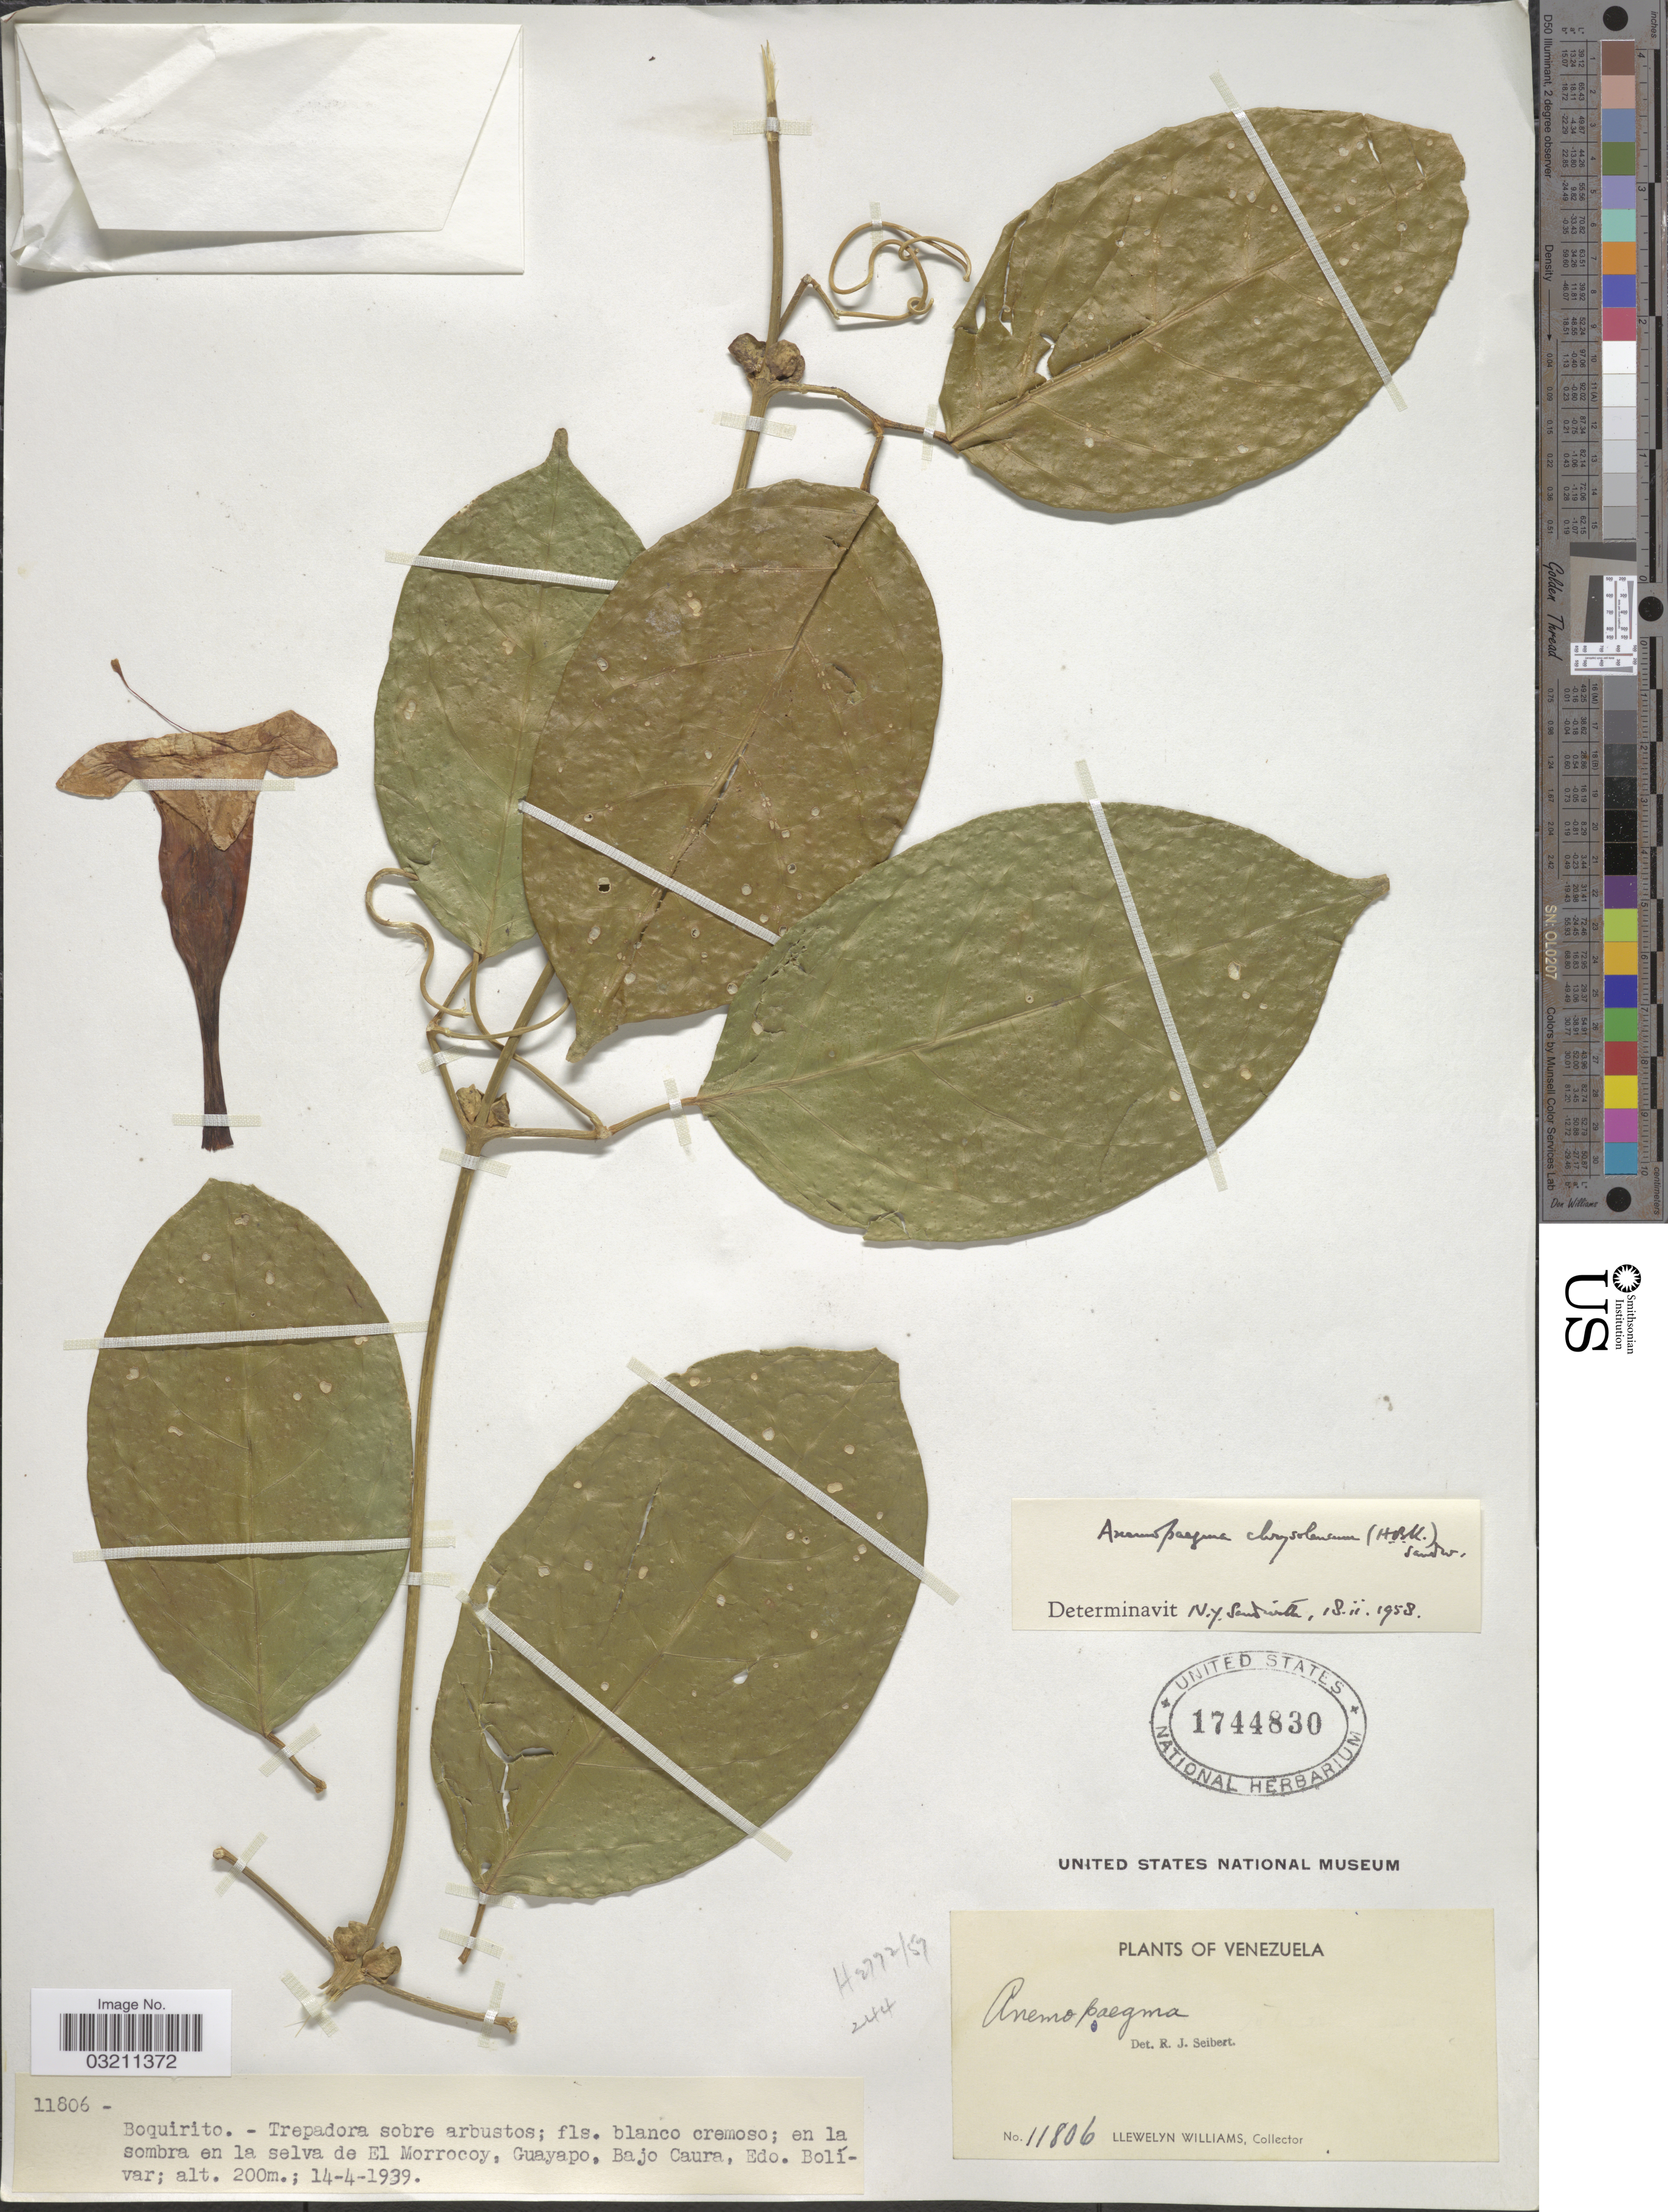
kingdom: Plantae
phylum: Tracheophyta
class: Magnoliopsida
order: Lamiales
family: Bignoniaceae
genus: Anemopaegma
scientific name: Anemopaegma chrysoleucum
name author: (Kunth) Sandwith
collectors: Ll. Williams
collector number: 11806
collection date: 1939-04-14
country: Venezuela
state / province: Bolivar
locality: Boquirito. En la sombra en la selva de El Morrocoy, Guayapo, Bajo Caura.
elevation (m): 200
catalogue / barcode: US 1744830